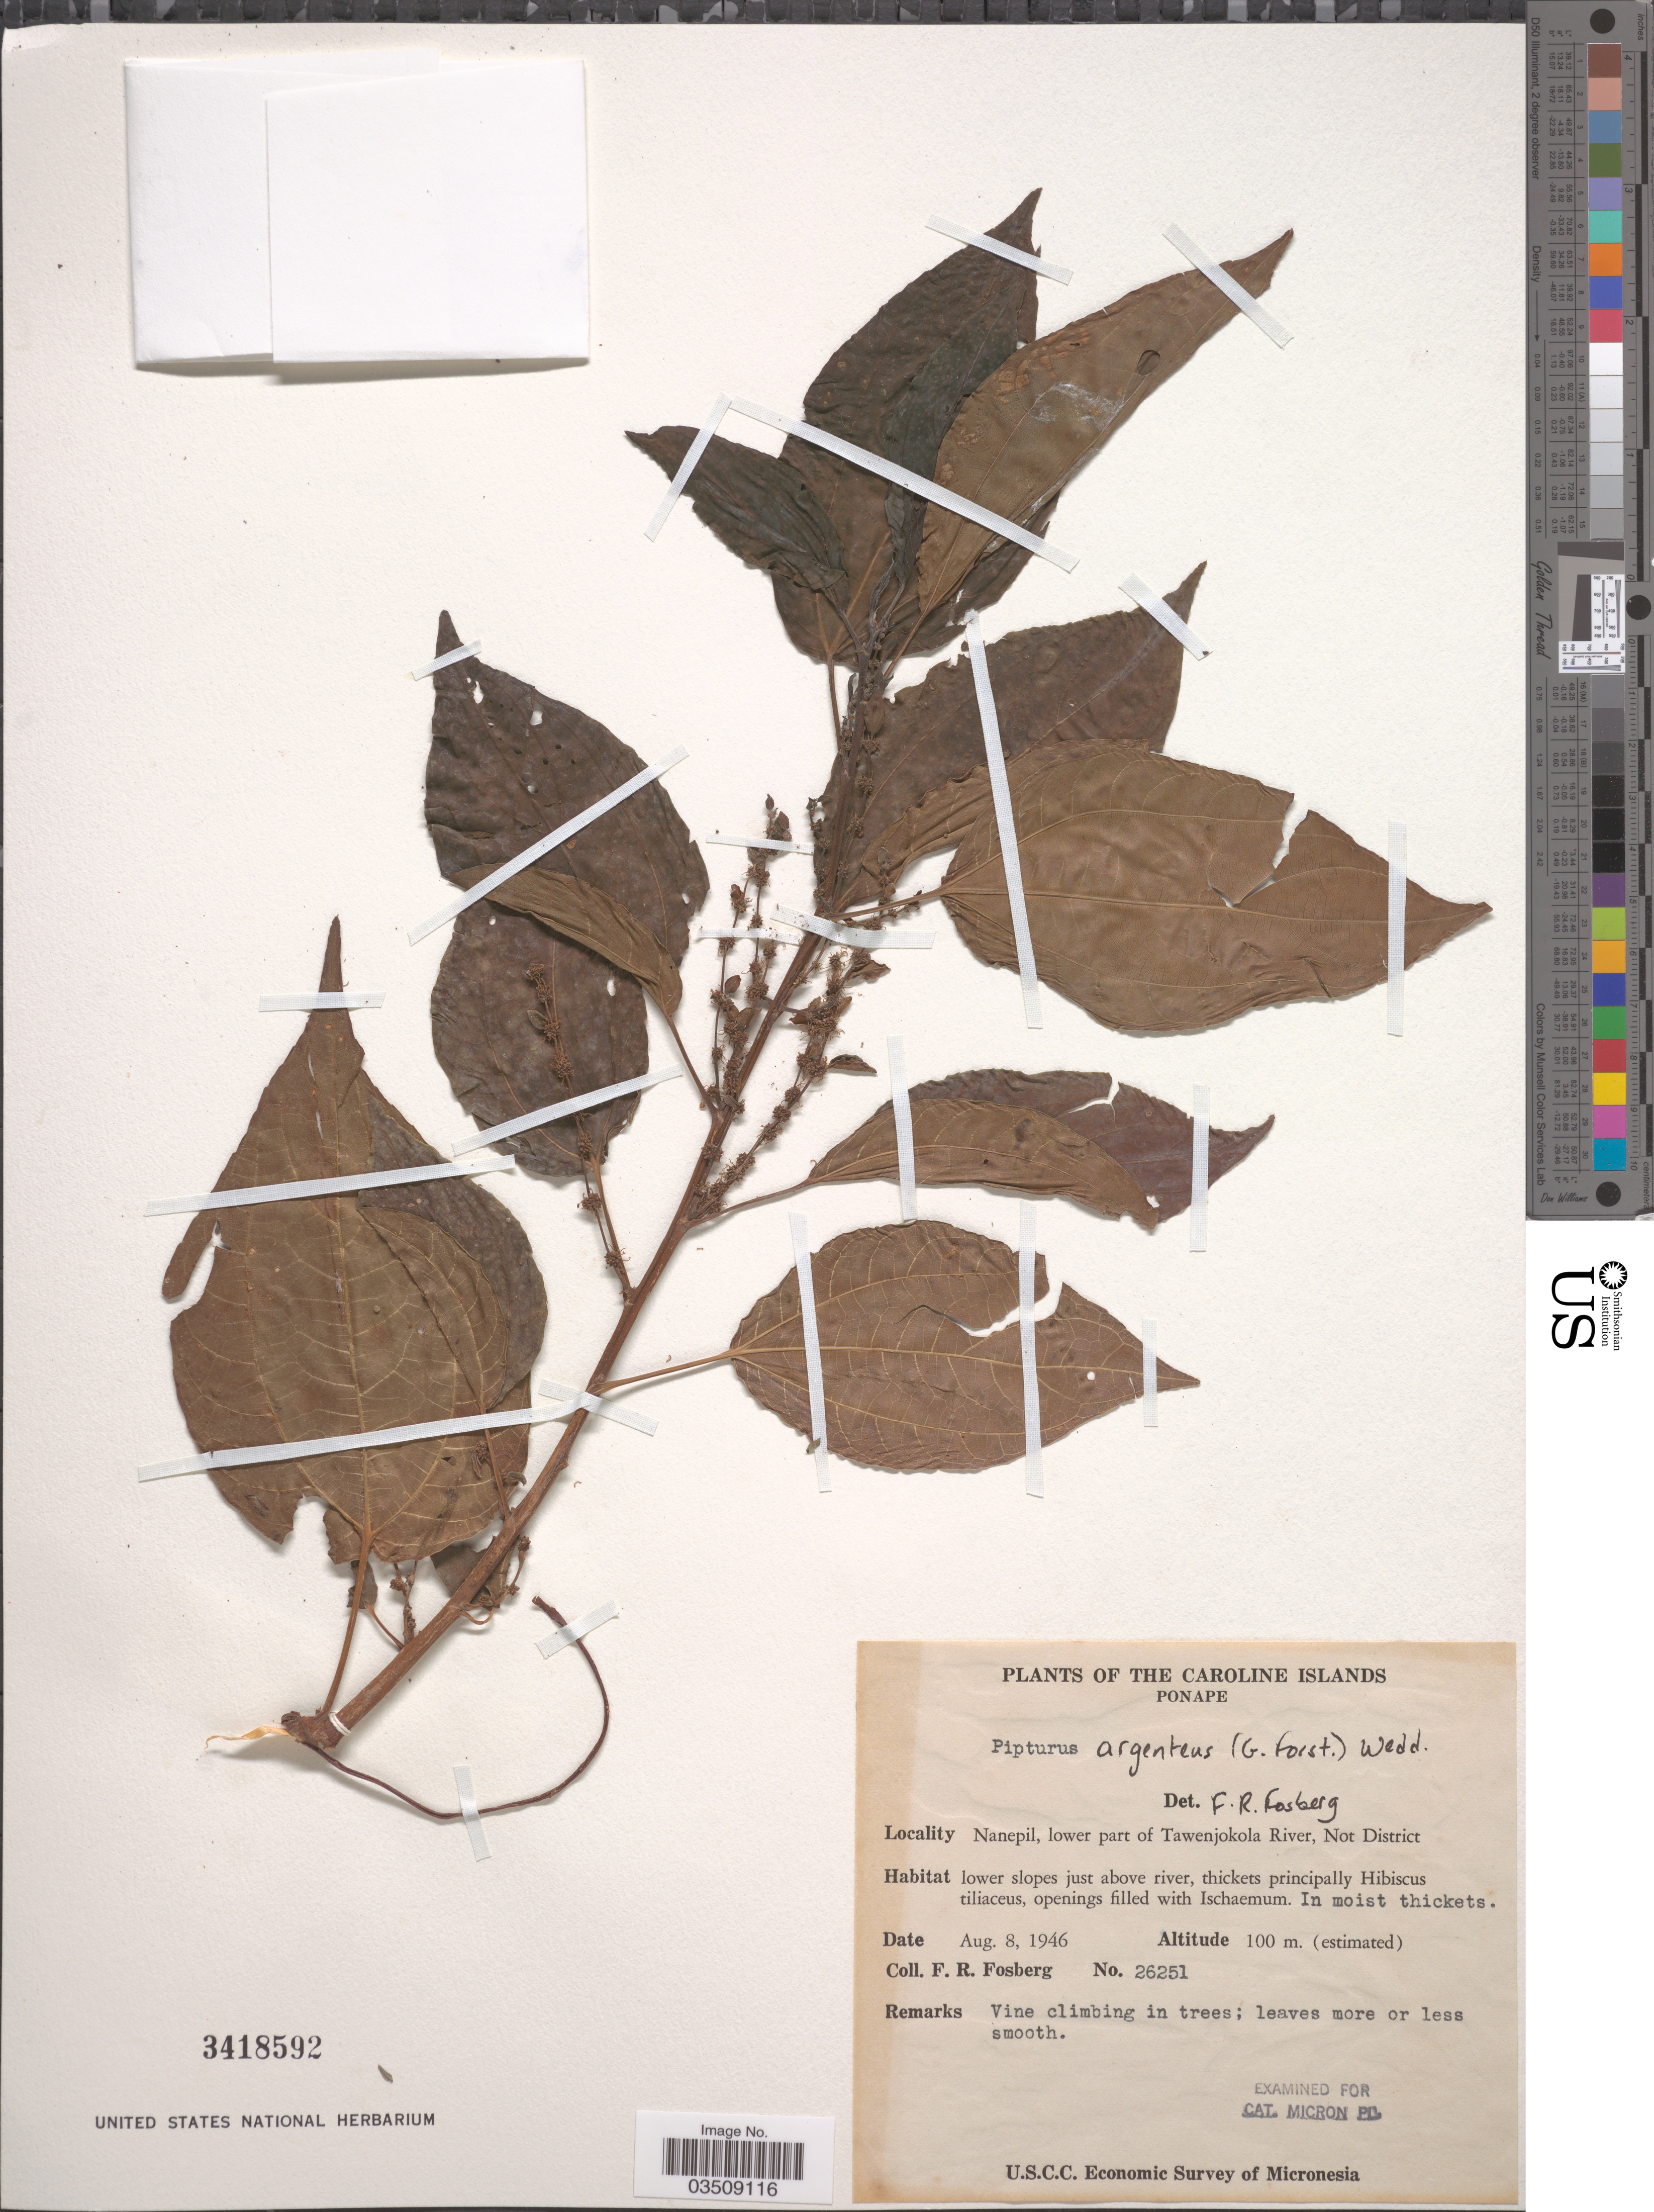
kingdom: Plantae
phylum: Tracheophyta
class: Magnoliopsida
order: Rosales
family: Urticaceae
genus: Pipturus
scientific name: Pipturus argenteus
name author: (G. Forst.) Wedd.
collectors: F. R. Fosberg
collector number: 26251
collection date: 1946-08-08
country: Micronesia, Federated States of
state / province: Pohnpei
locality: Caroline Islands. Ponape. Nanepil, lower part of Tawenjokola River, Not District. Lower slopes just above river.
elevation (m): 100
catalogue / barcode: US 3418592